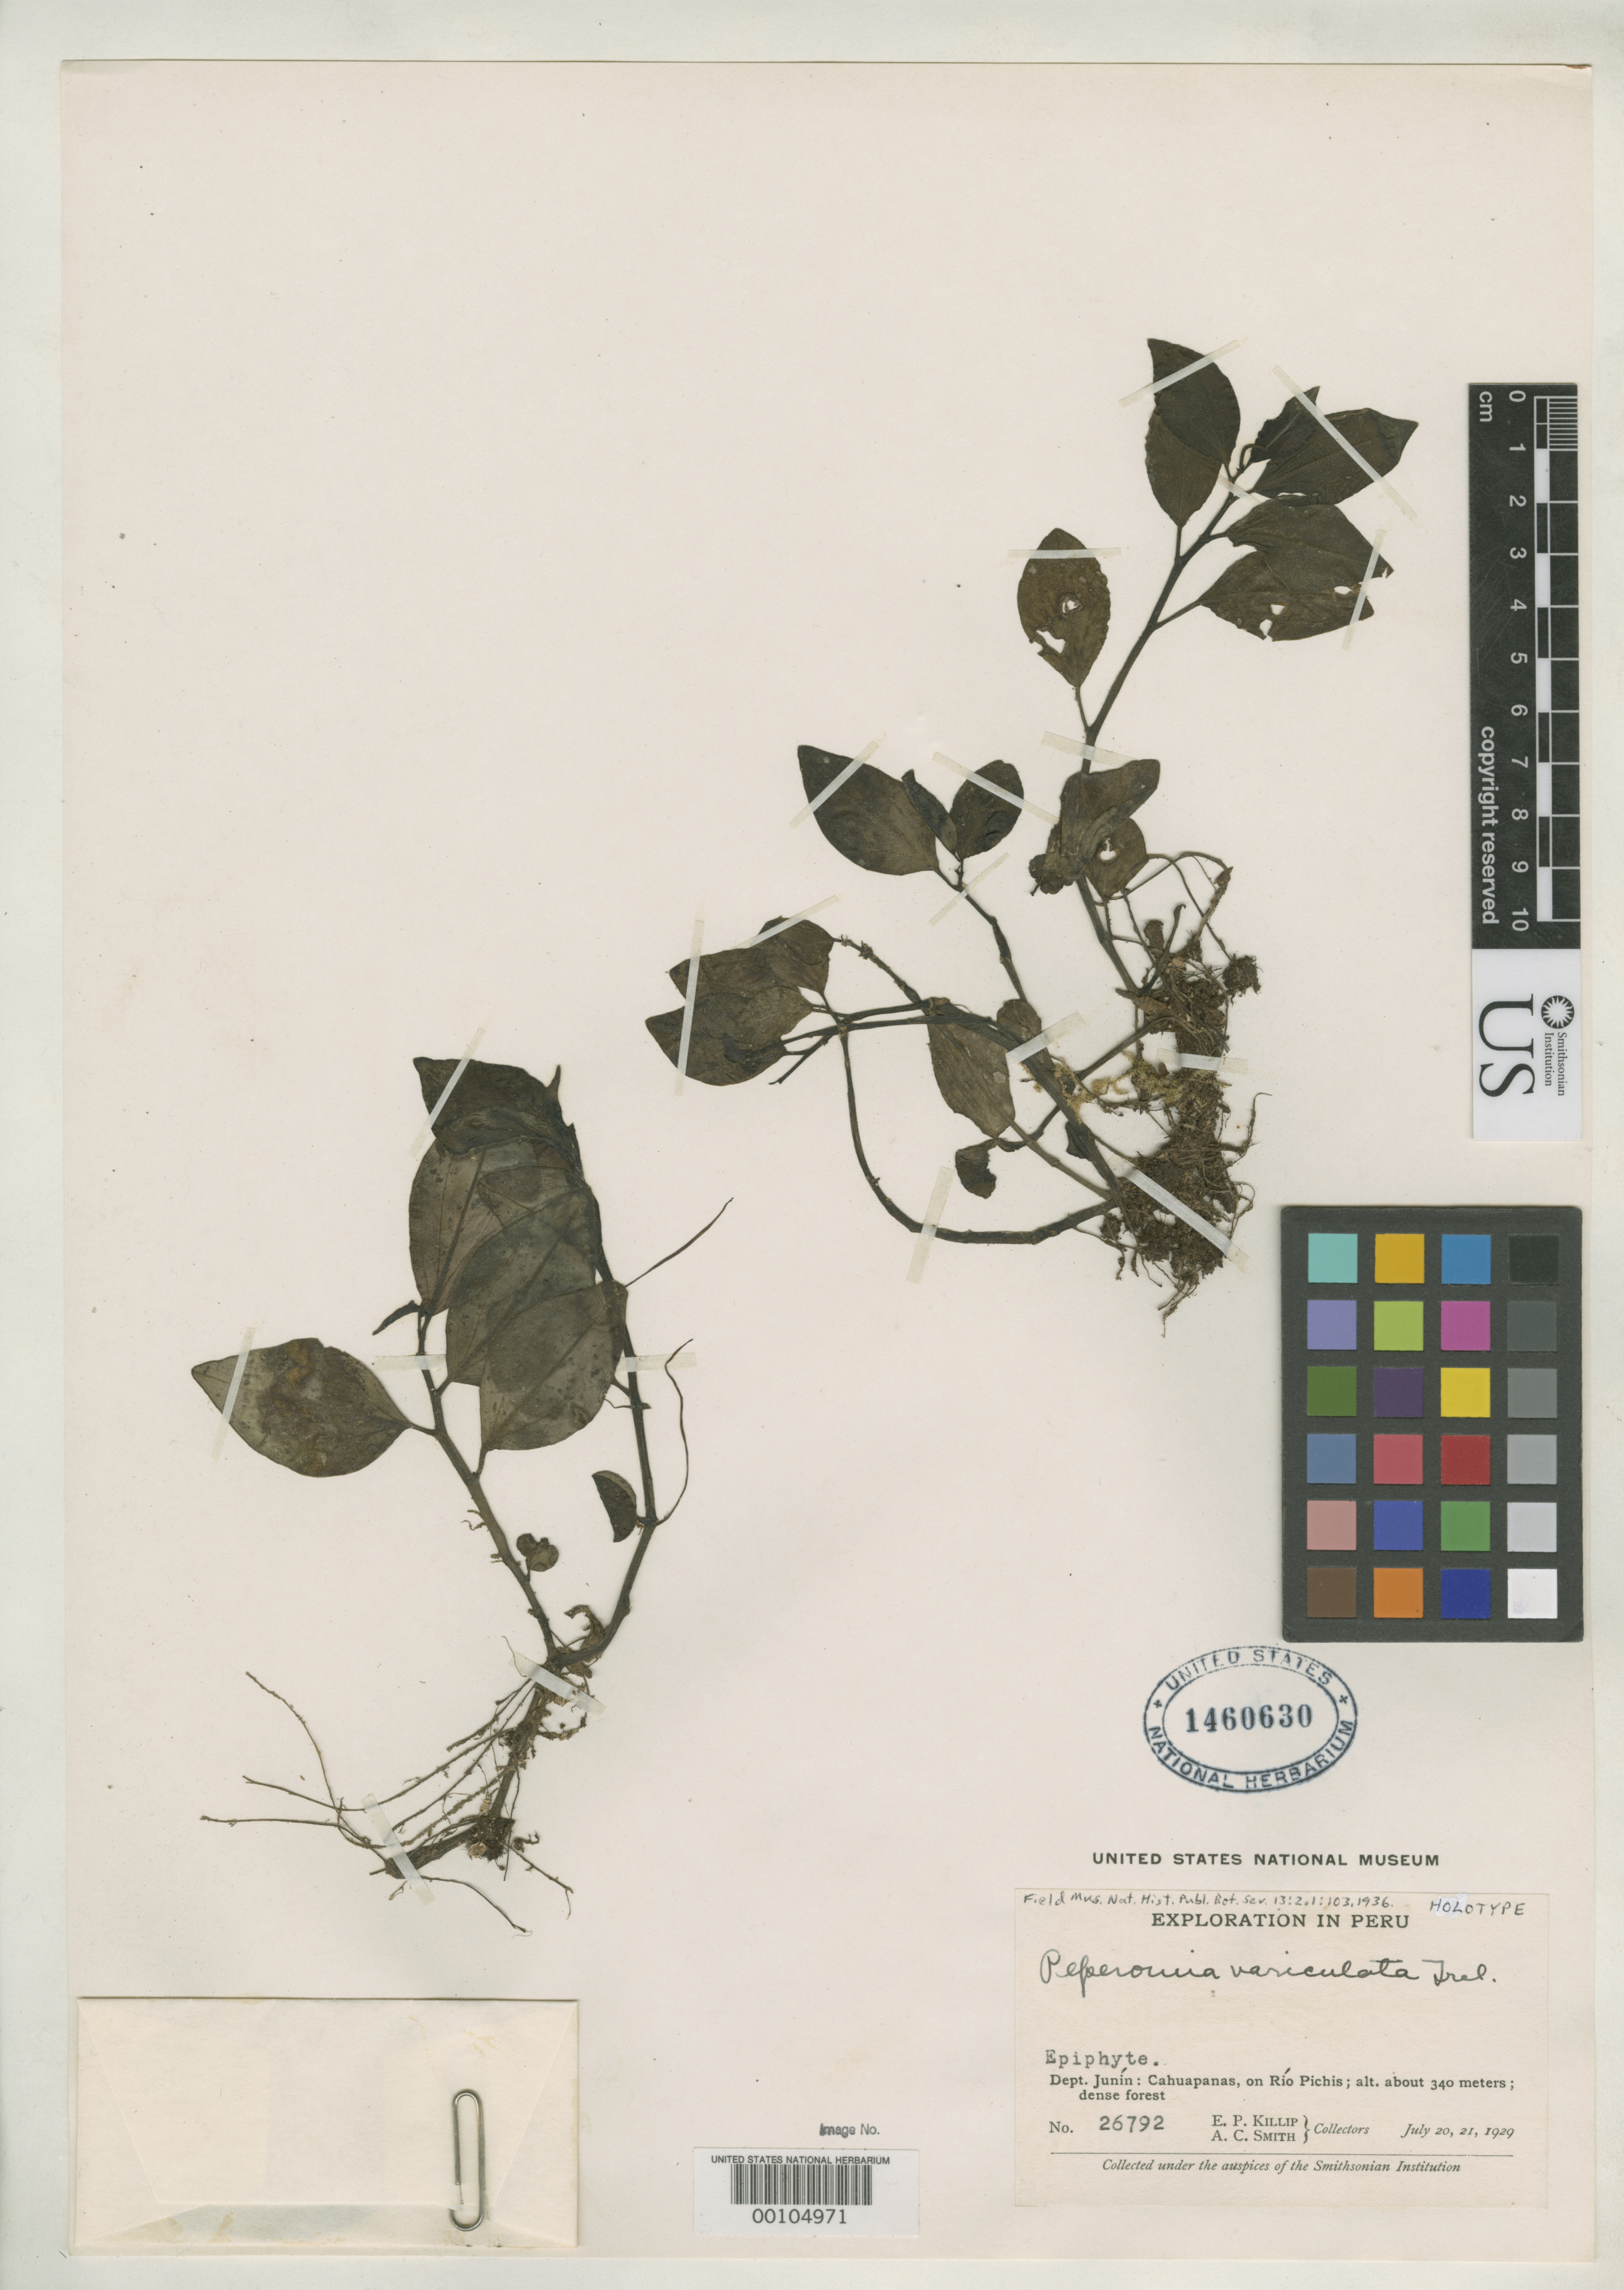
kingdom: Plantae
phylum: Tracheophyta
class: Magnoliopsida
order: Piperales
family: Piperaceae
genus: Peperomia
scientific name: Peperomia variculata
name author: Trel.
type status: Holotype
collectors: E. P. Killip & A. C. Smith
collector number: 26792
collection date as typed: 20 Jul 1929 to 21 Jul 1929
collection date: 1929-07-20/1929-07-21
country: Peru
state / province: Junín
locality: Cahuapanas, Rio Pichis.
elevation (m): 340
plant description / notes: Although not annotated as "Type" by Trelease (as he usually did with holotypes), the protologue specifies "type in U.S. Nat. Herb."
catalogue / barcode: US 1460630